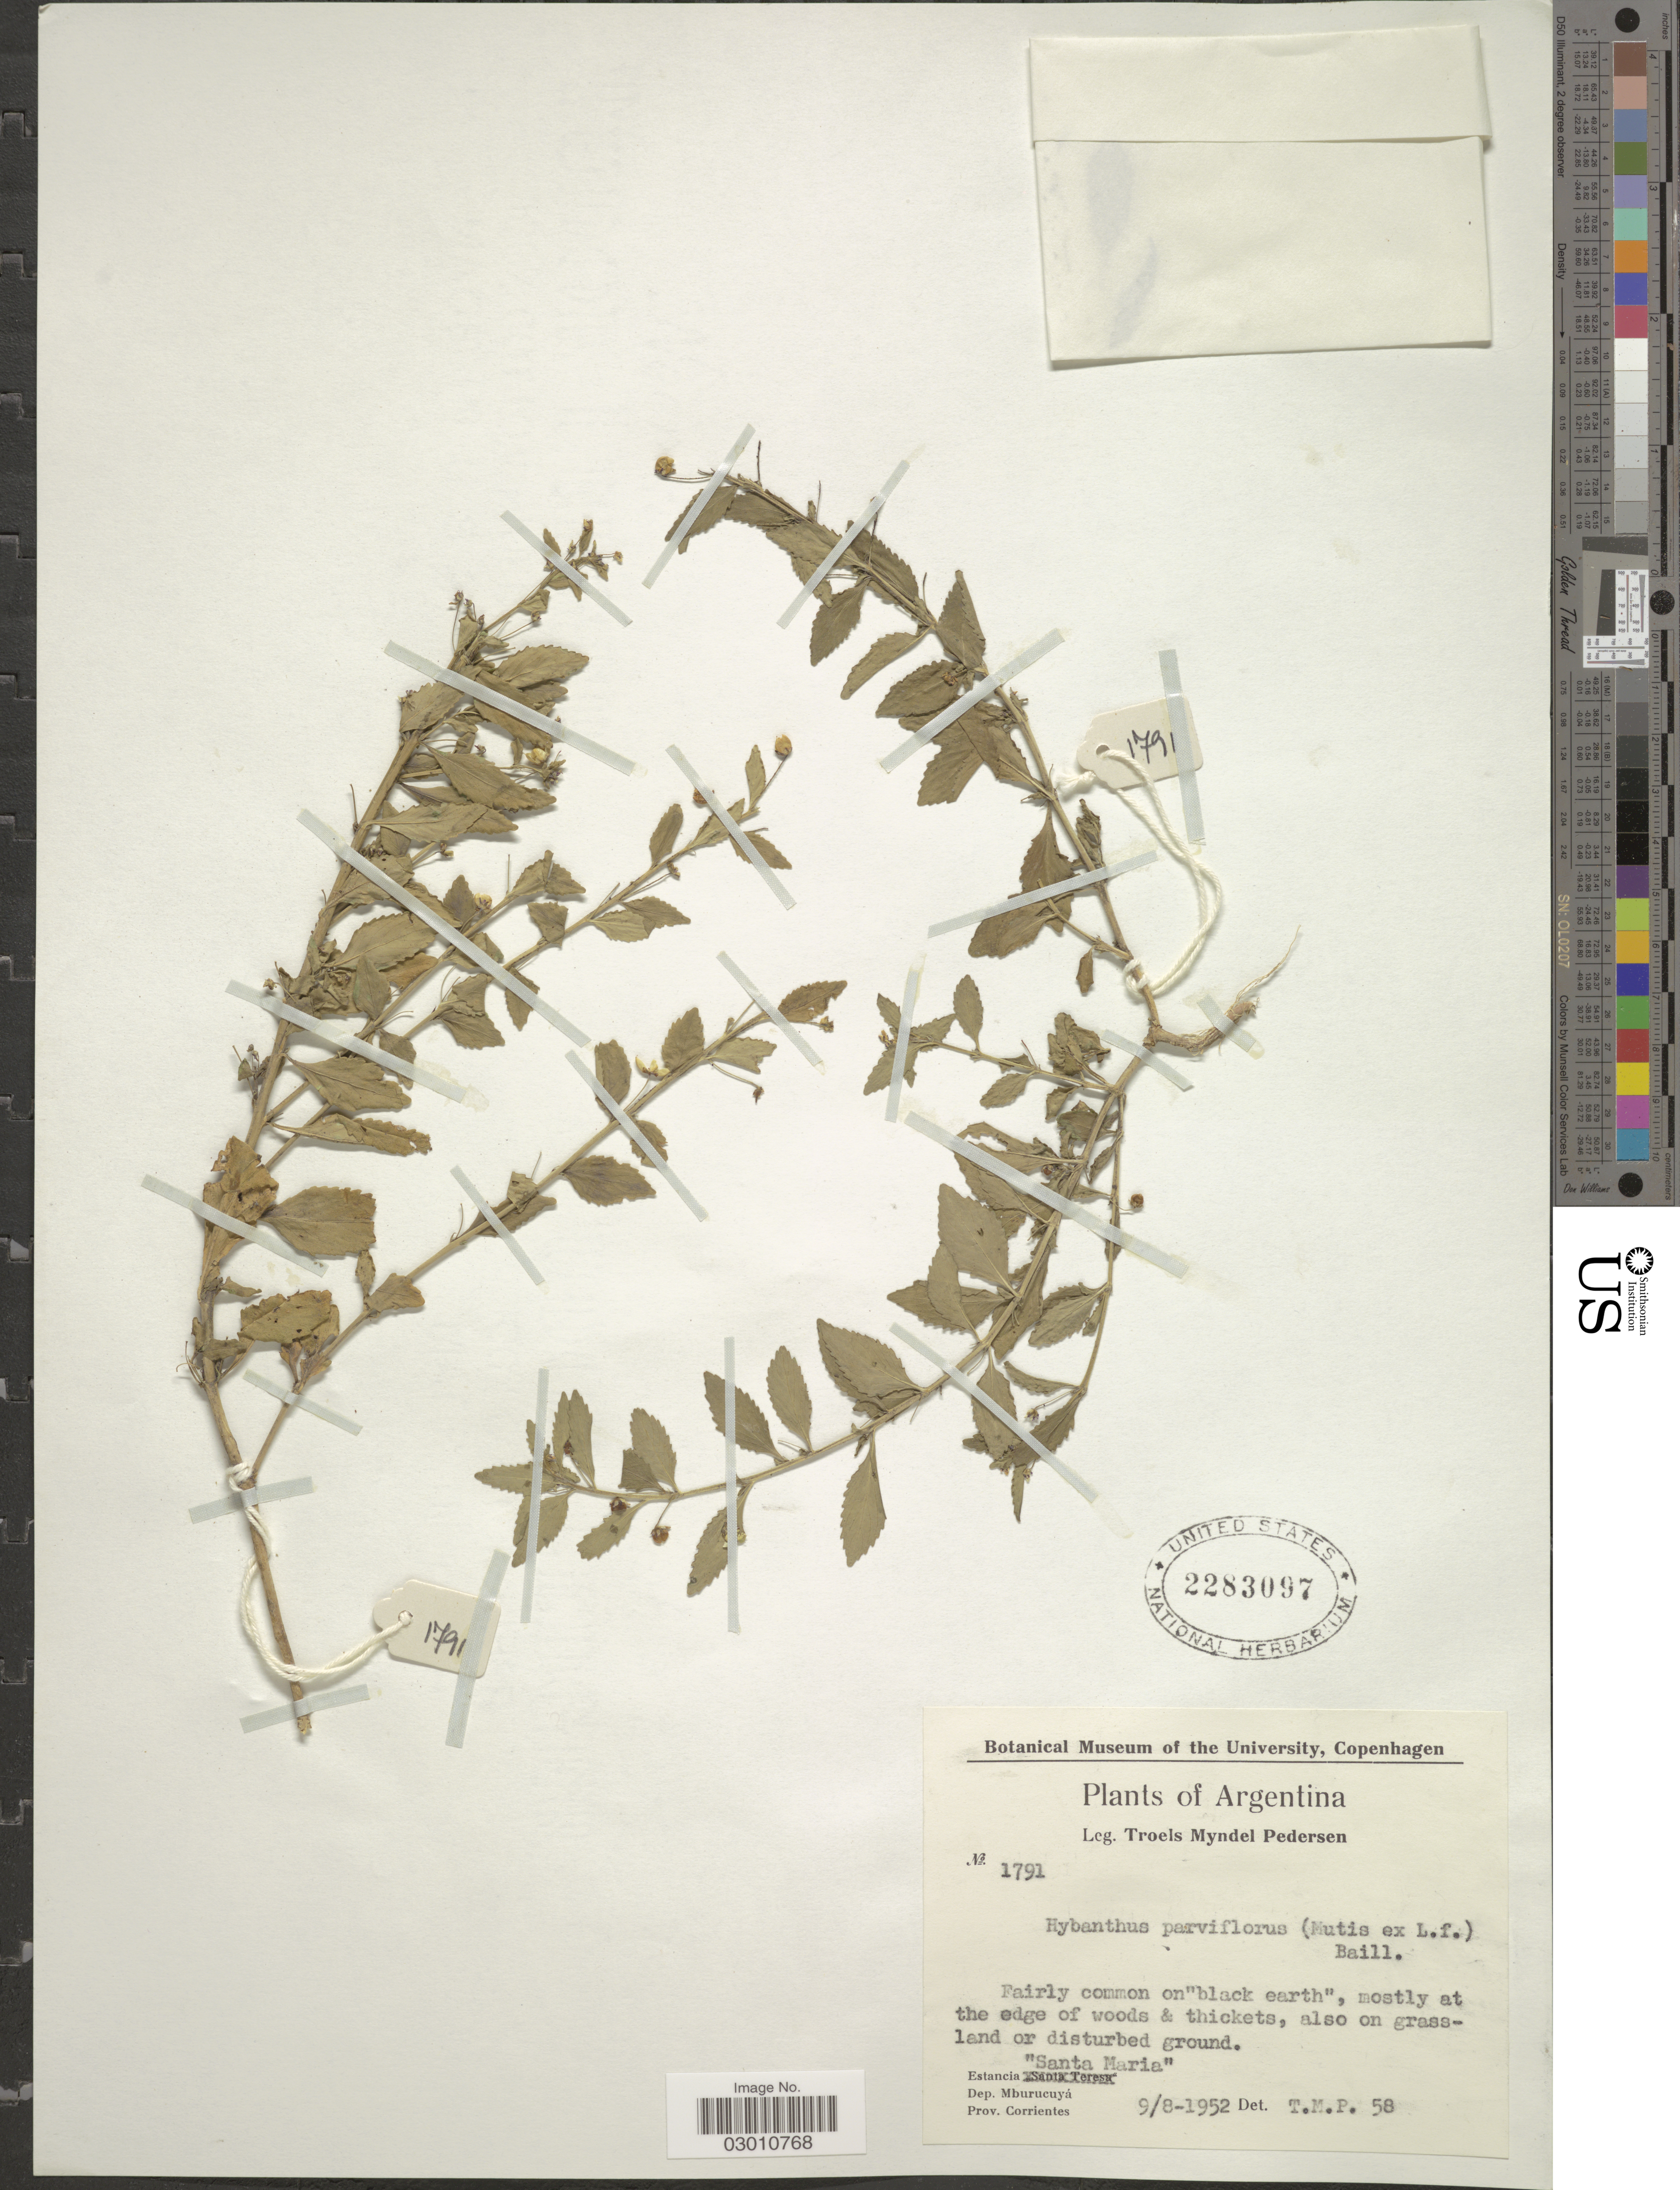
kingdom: Plantae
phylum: Tracheophyta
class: Magnoliopsida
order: Malpighiales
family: Violaceae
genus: Pombalia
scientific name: Pombalia parviflora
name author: (L. f.) Paula-Souza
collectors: T. Pederson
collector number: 1791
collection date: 1952-08-09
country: Argentina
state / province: Corrientes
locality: Estancia "Santa Maria" Dep. Mburucuyá.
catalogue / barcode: US 2283097